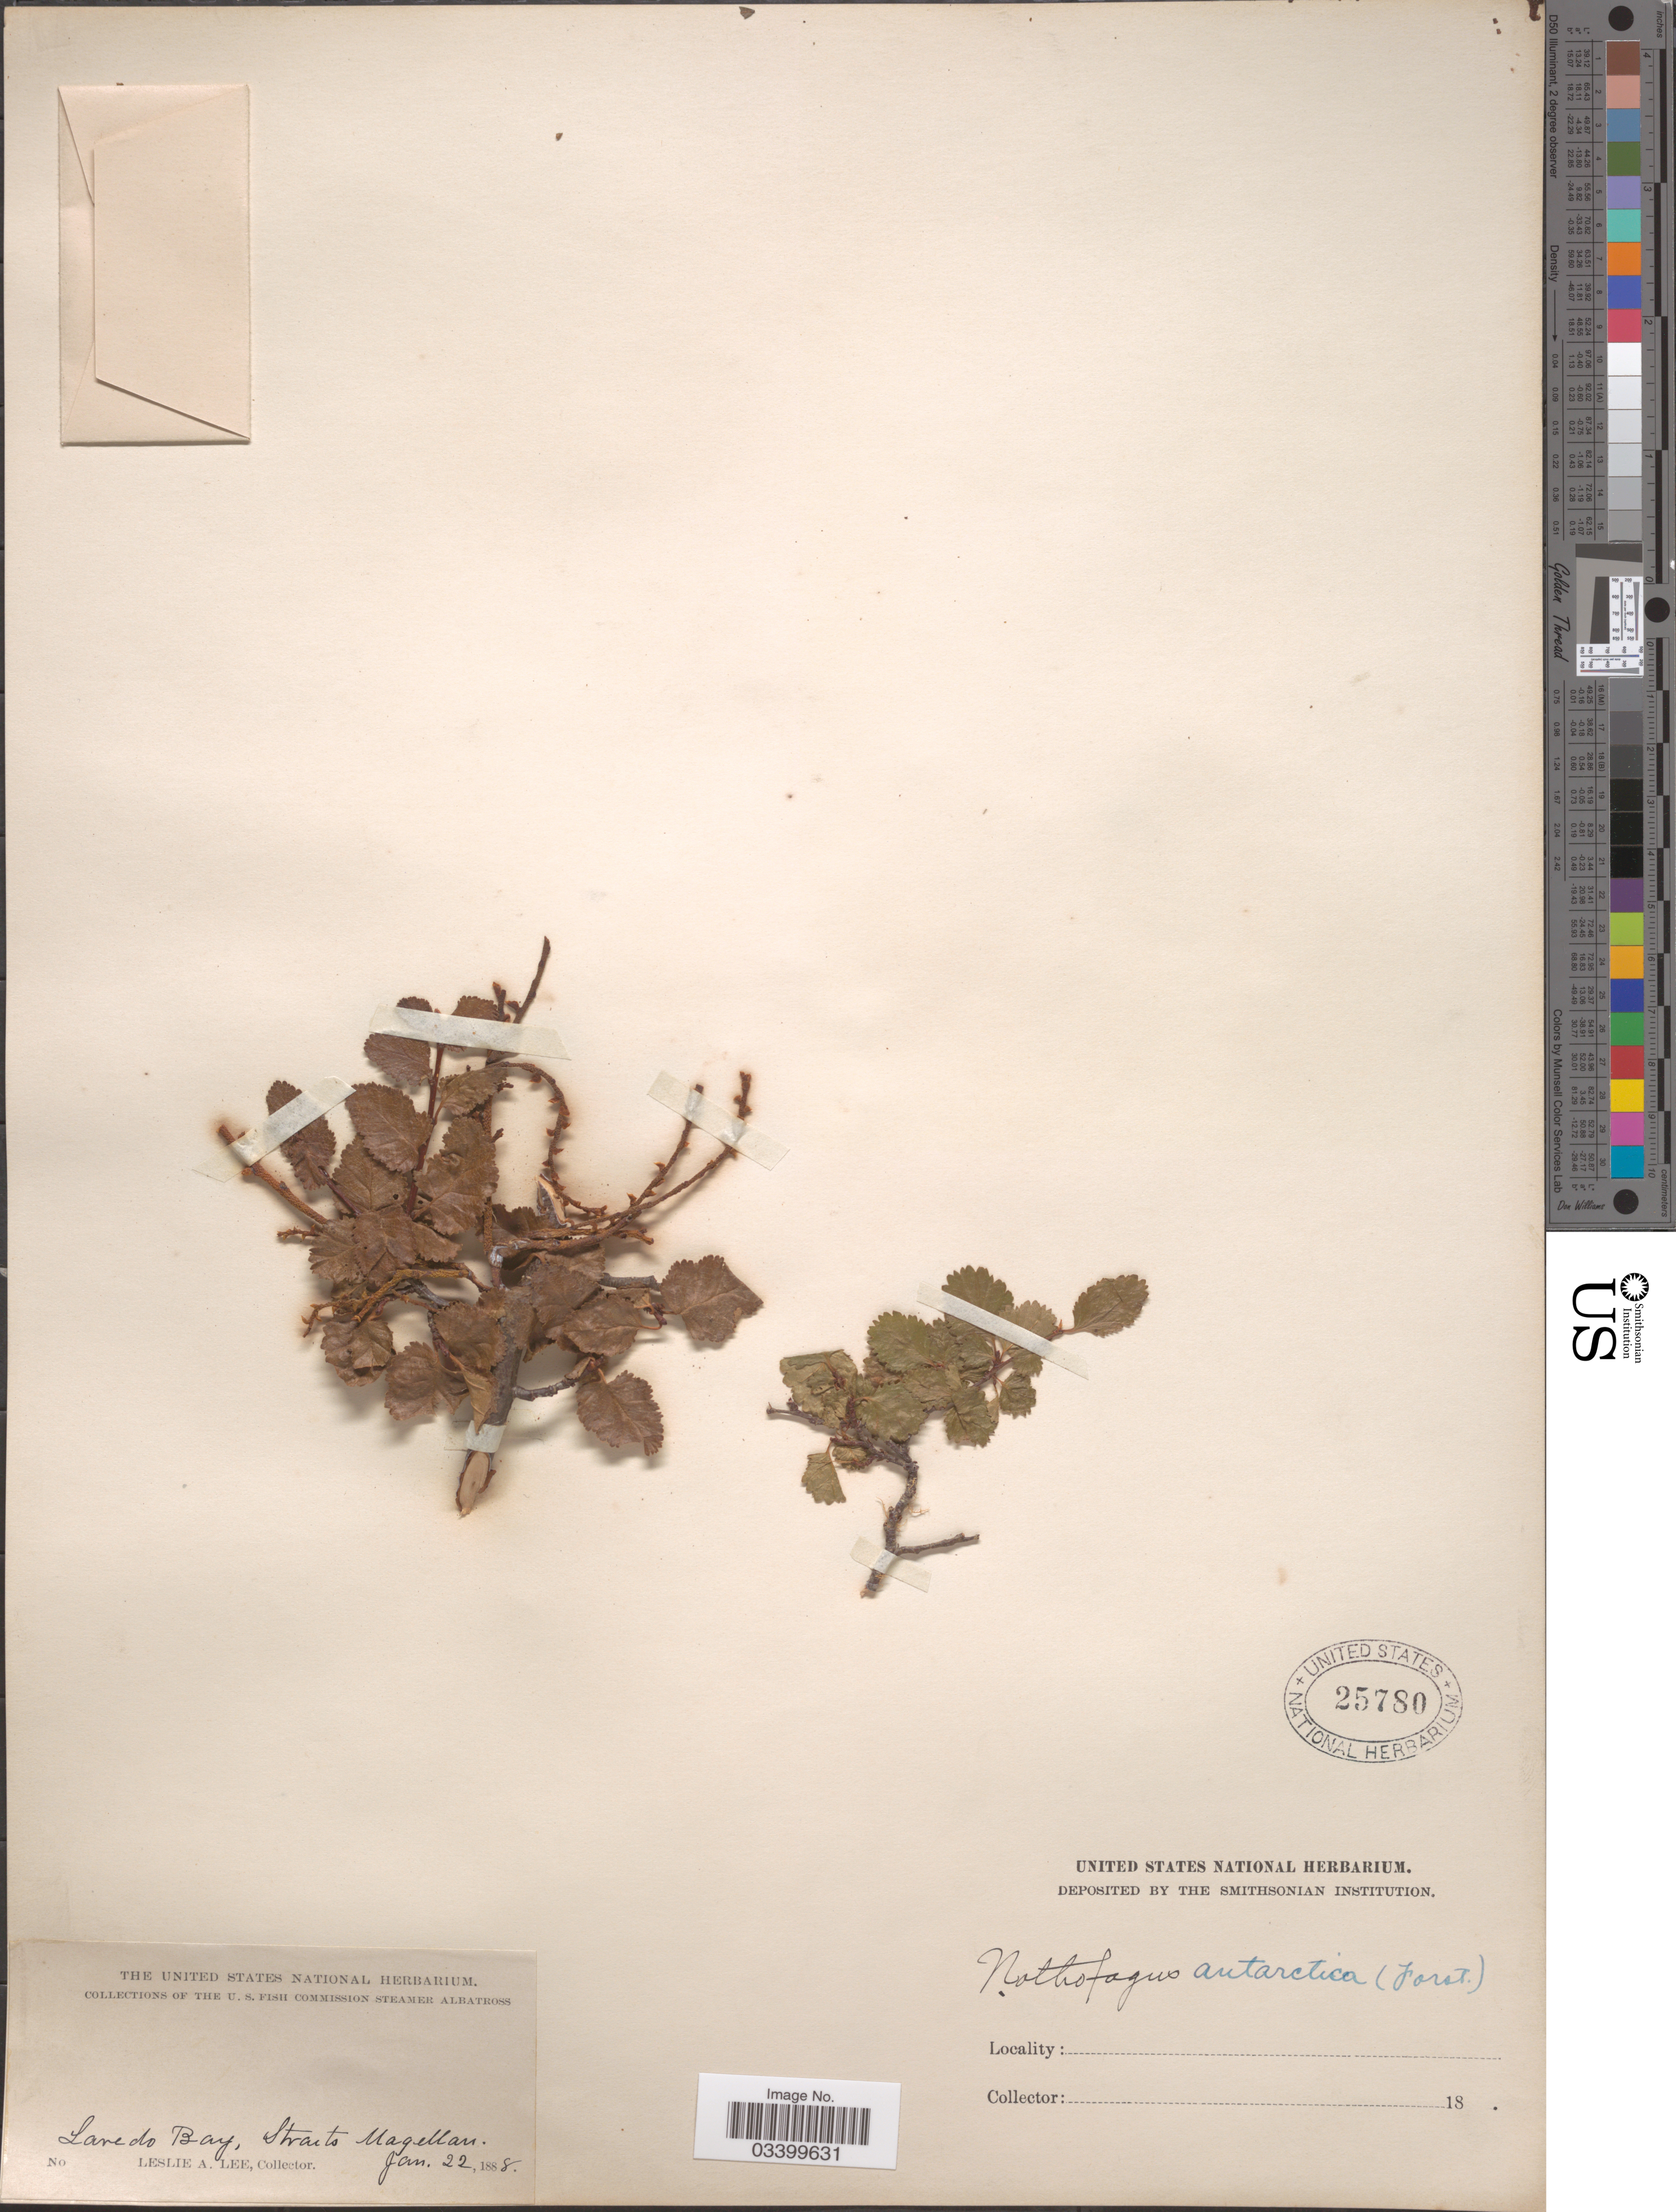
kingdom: Plantae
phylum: Tracheophyta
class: Magnoliopsida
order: Fagales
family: Nothofagaceae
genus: Nothofagus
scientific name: Nothofagus antarctica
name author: (G. Forst.) Oerst.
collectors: L. Lee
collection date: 1888-01-22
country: Chile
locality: Laredo Bay, Straits Magellan.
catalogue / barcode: US 25780